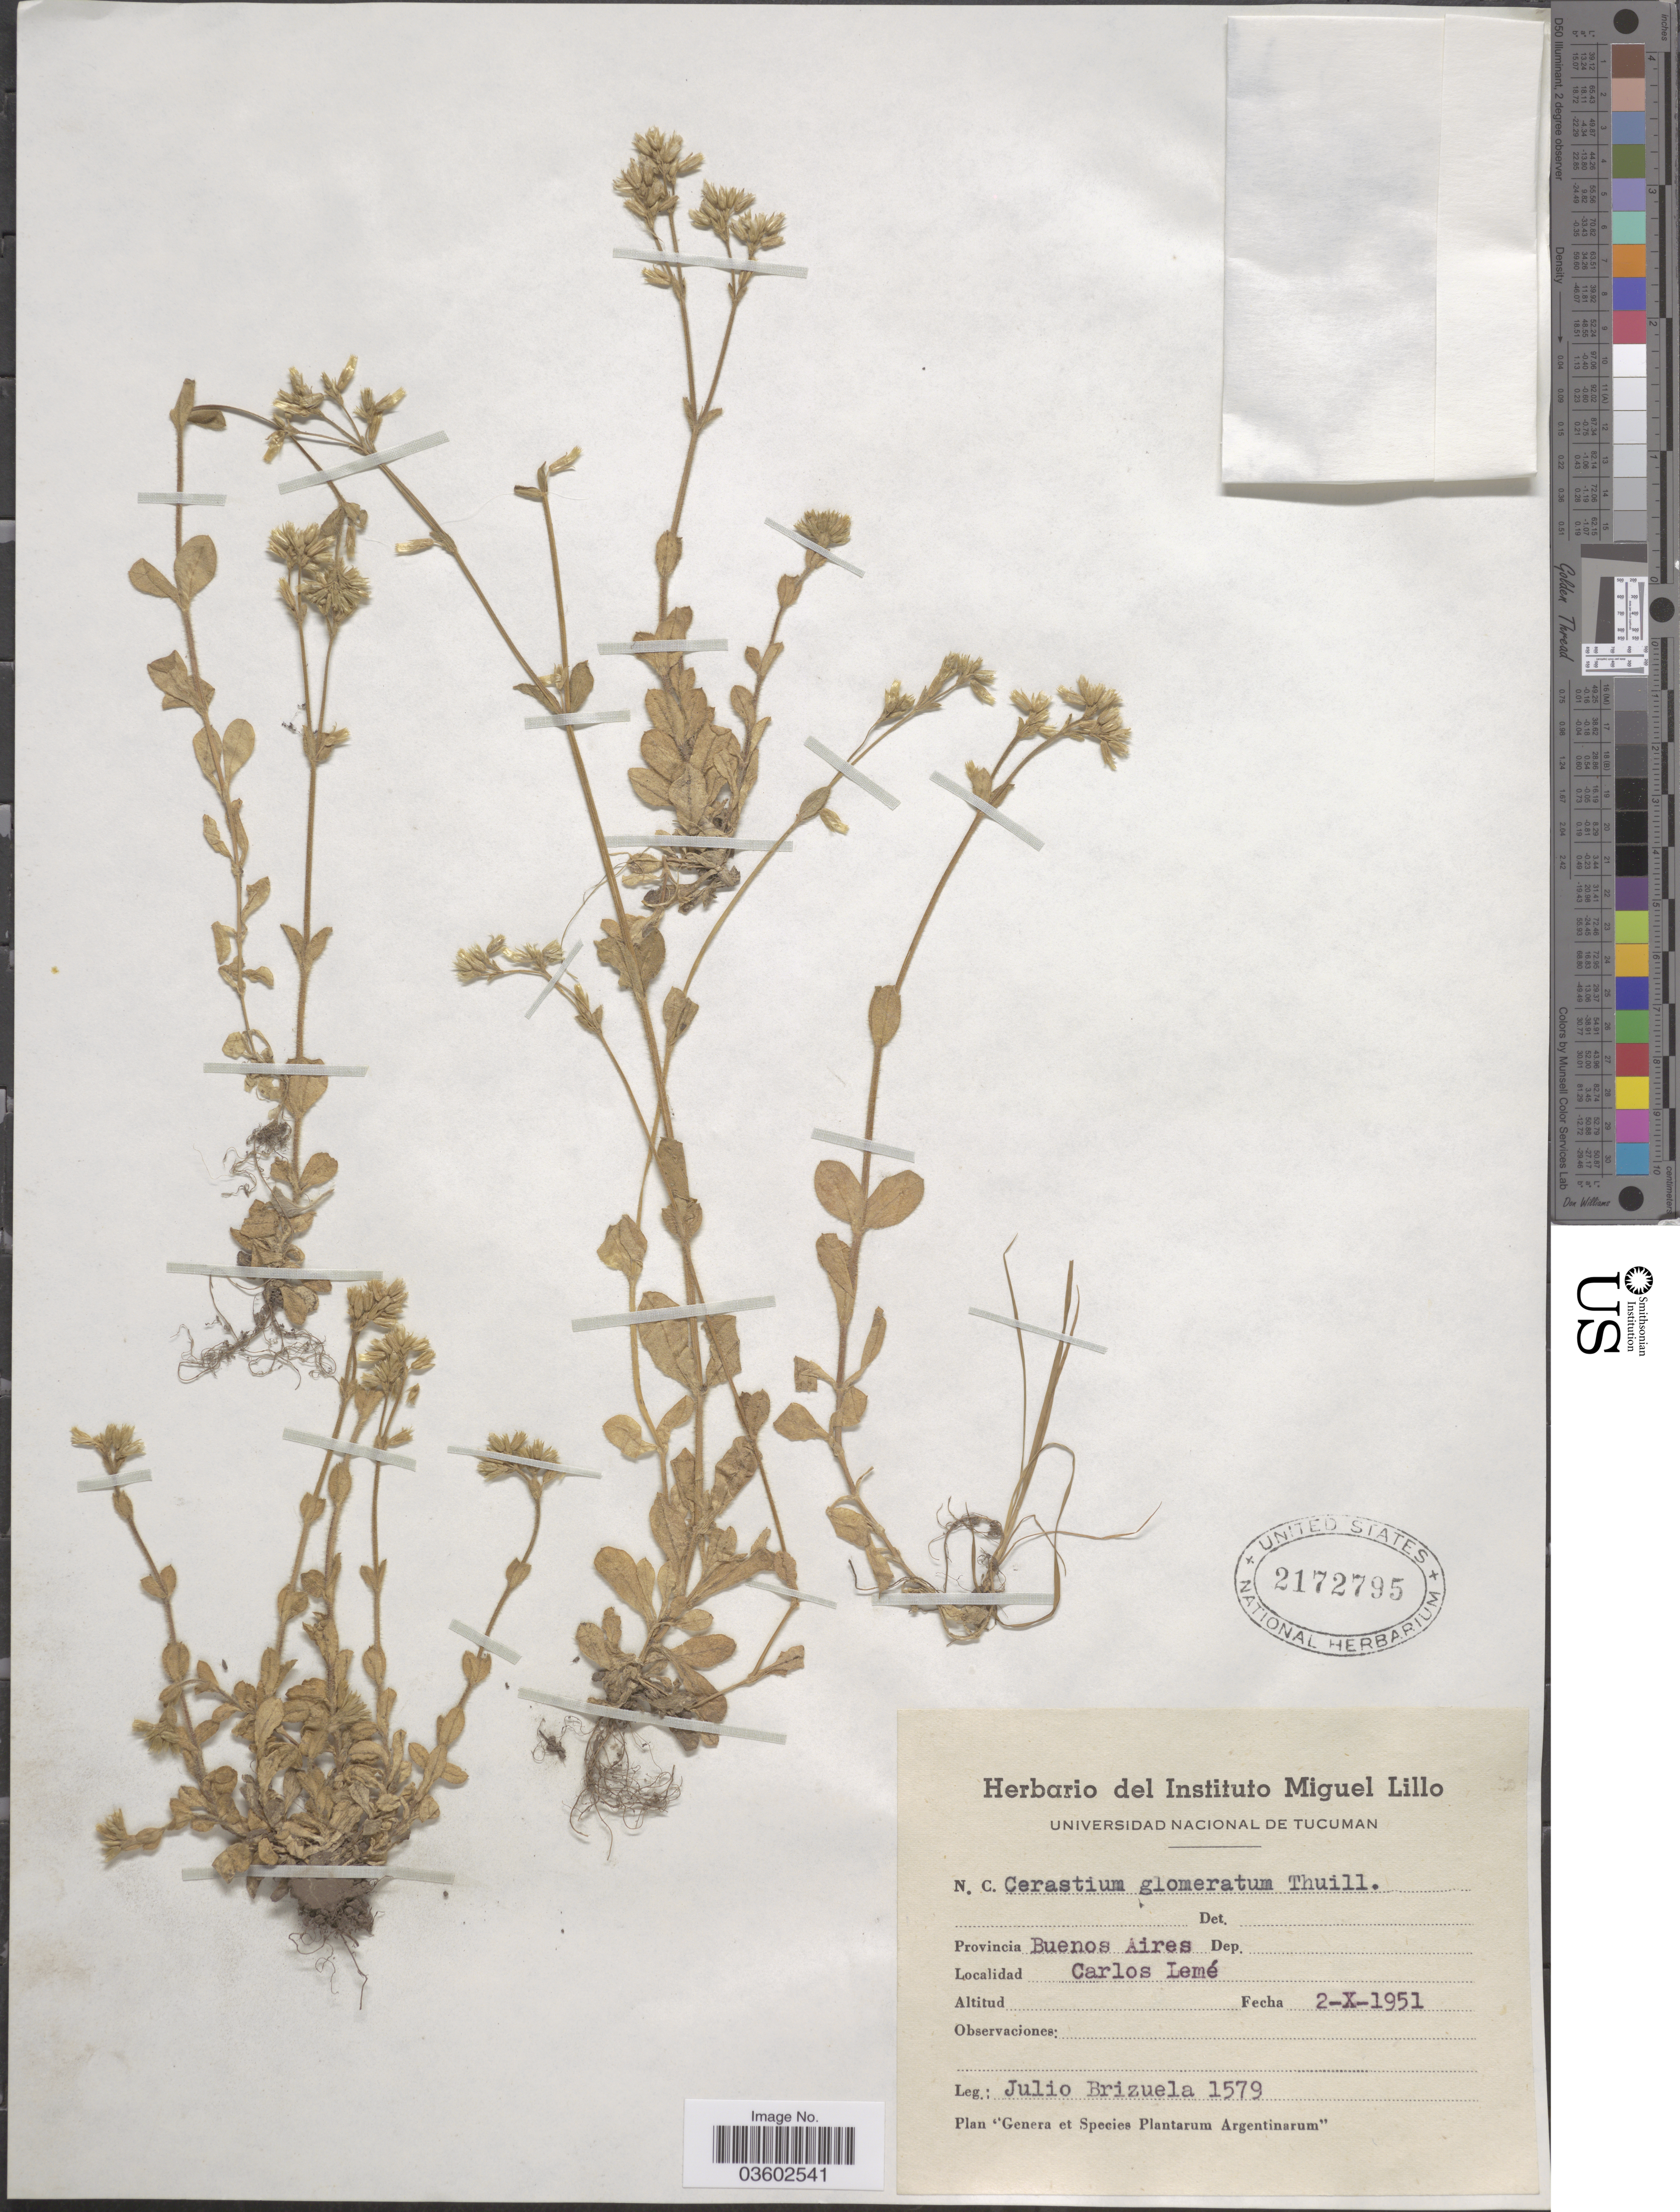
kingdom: Plantae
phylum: Tracheophyta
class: Magnoliopsida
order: Caryophyllales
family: Caryophyllaceae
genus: Cerastium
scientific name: Cerastium glomeratum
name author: Thuill.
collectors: J. Brizuela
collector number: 1579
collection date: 1951-10-02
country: Argentina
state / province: Buenos Aires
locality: Carlos Lemé.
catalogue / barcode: US 2172795